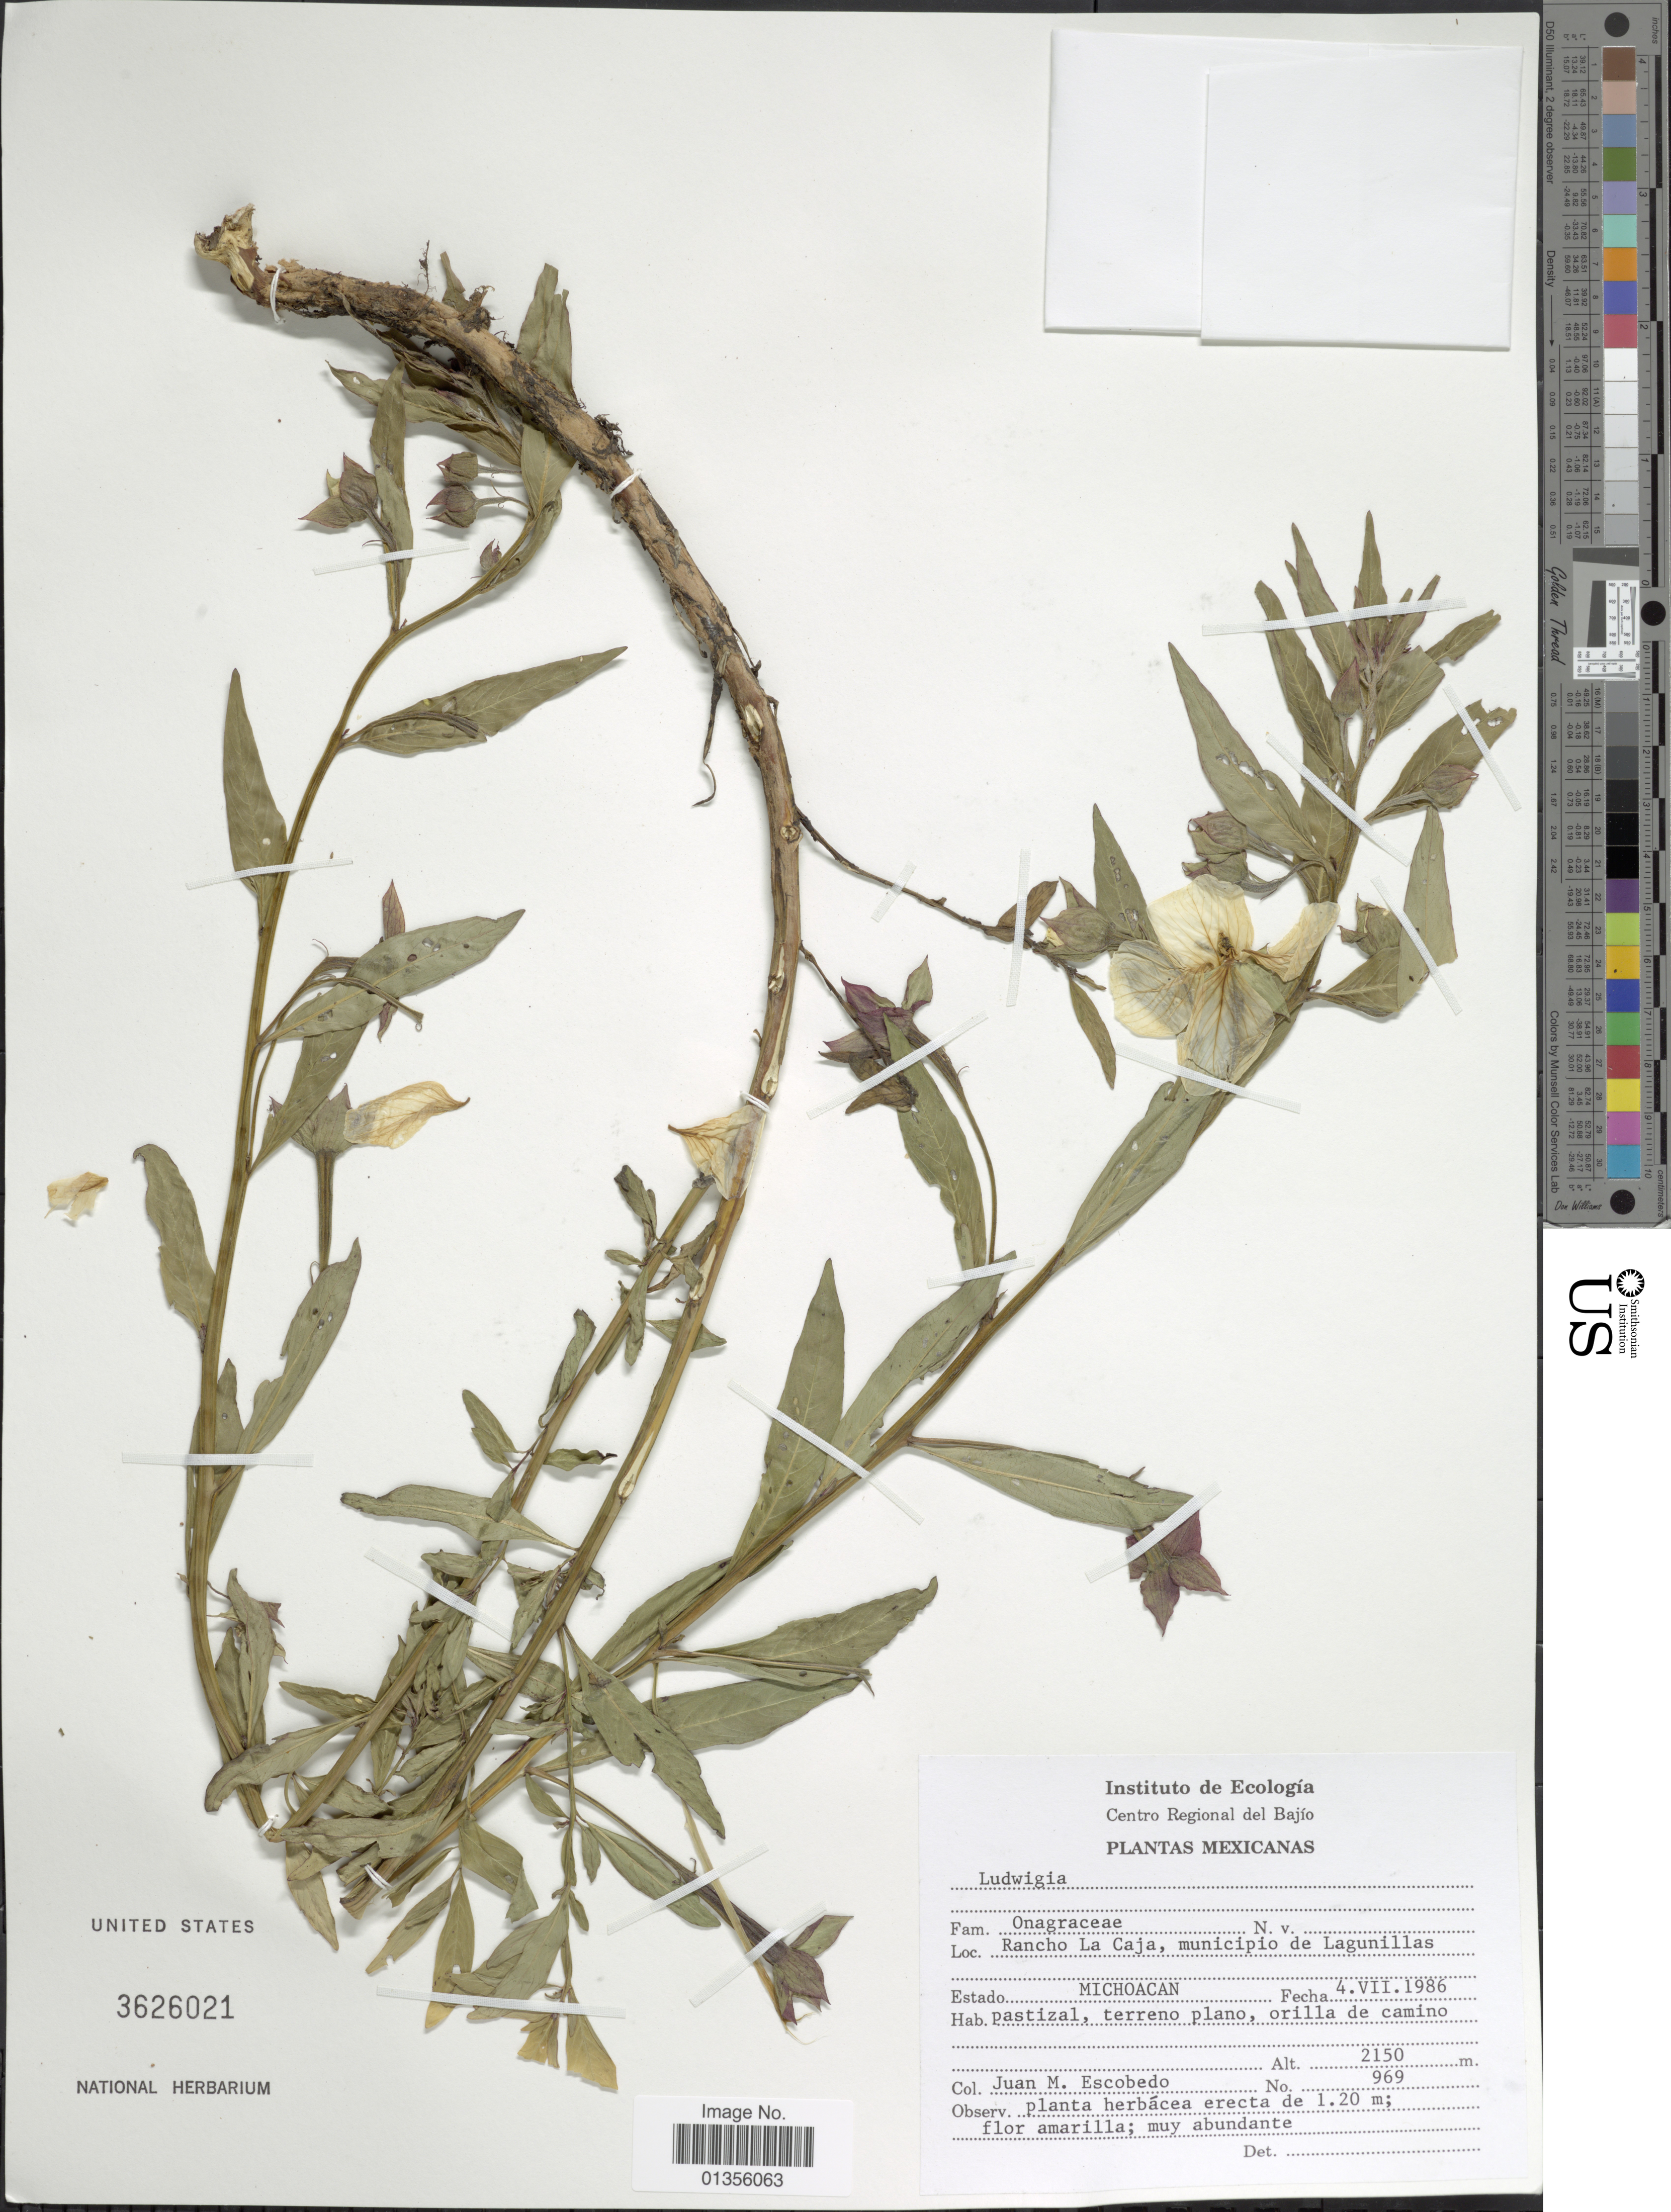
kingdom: Plantae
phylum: Tracheophyta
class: Magnoliopsida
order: Myrtales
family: Onagraceae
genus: Ludwigia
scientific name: Ludwigia sp.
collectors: J. Escobedo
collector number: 969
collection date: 1986-07-04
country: Mexico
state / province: Michoacán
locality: Rancho La Caja, municipio de Lagunillas. Estado Michoacan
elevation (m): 2150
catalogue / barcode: US 3626021